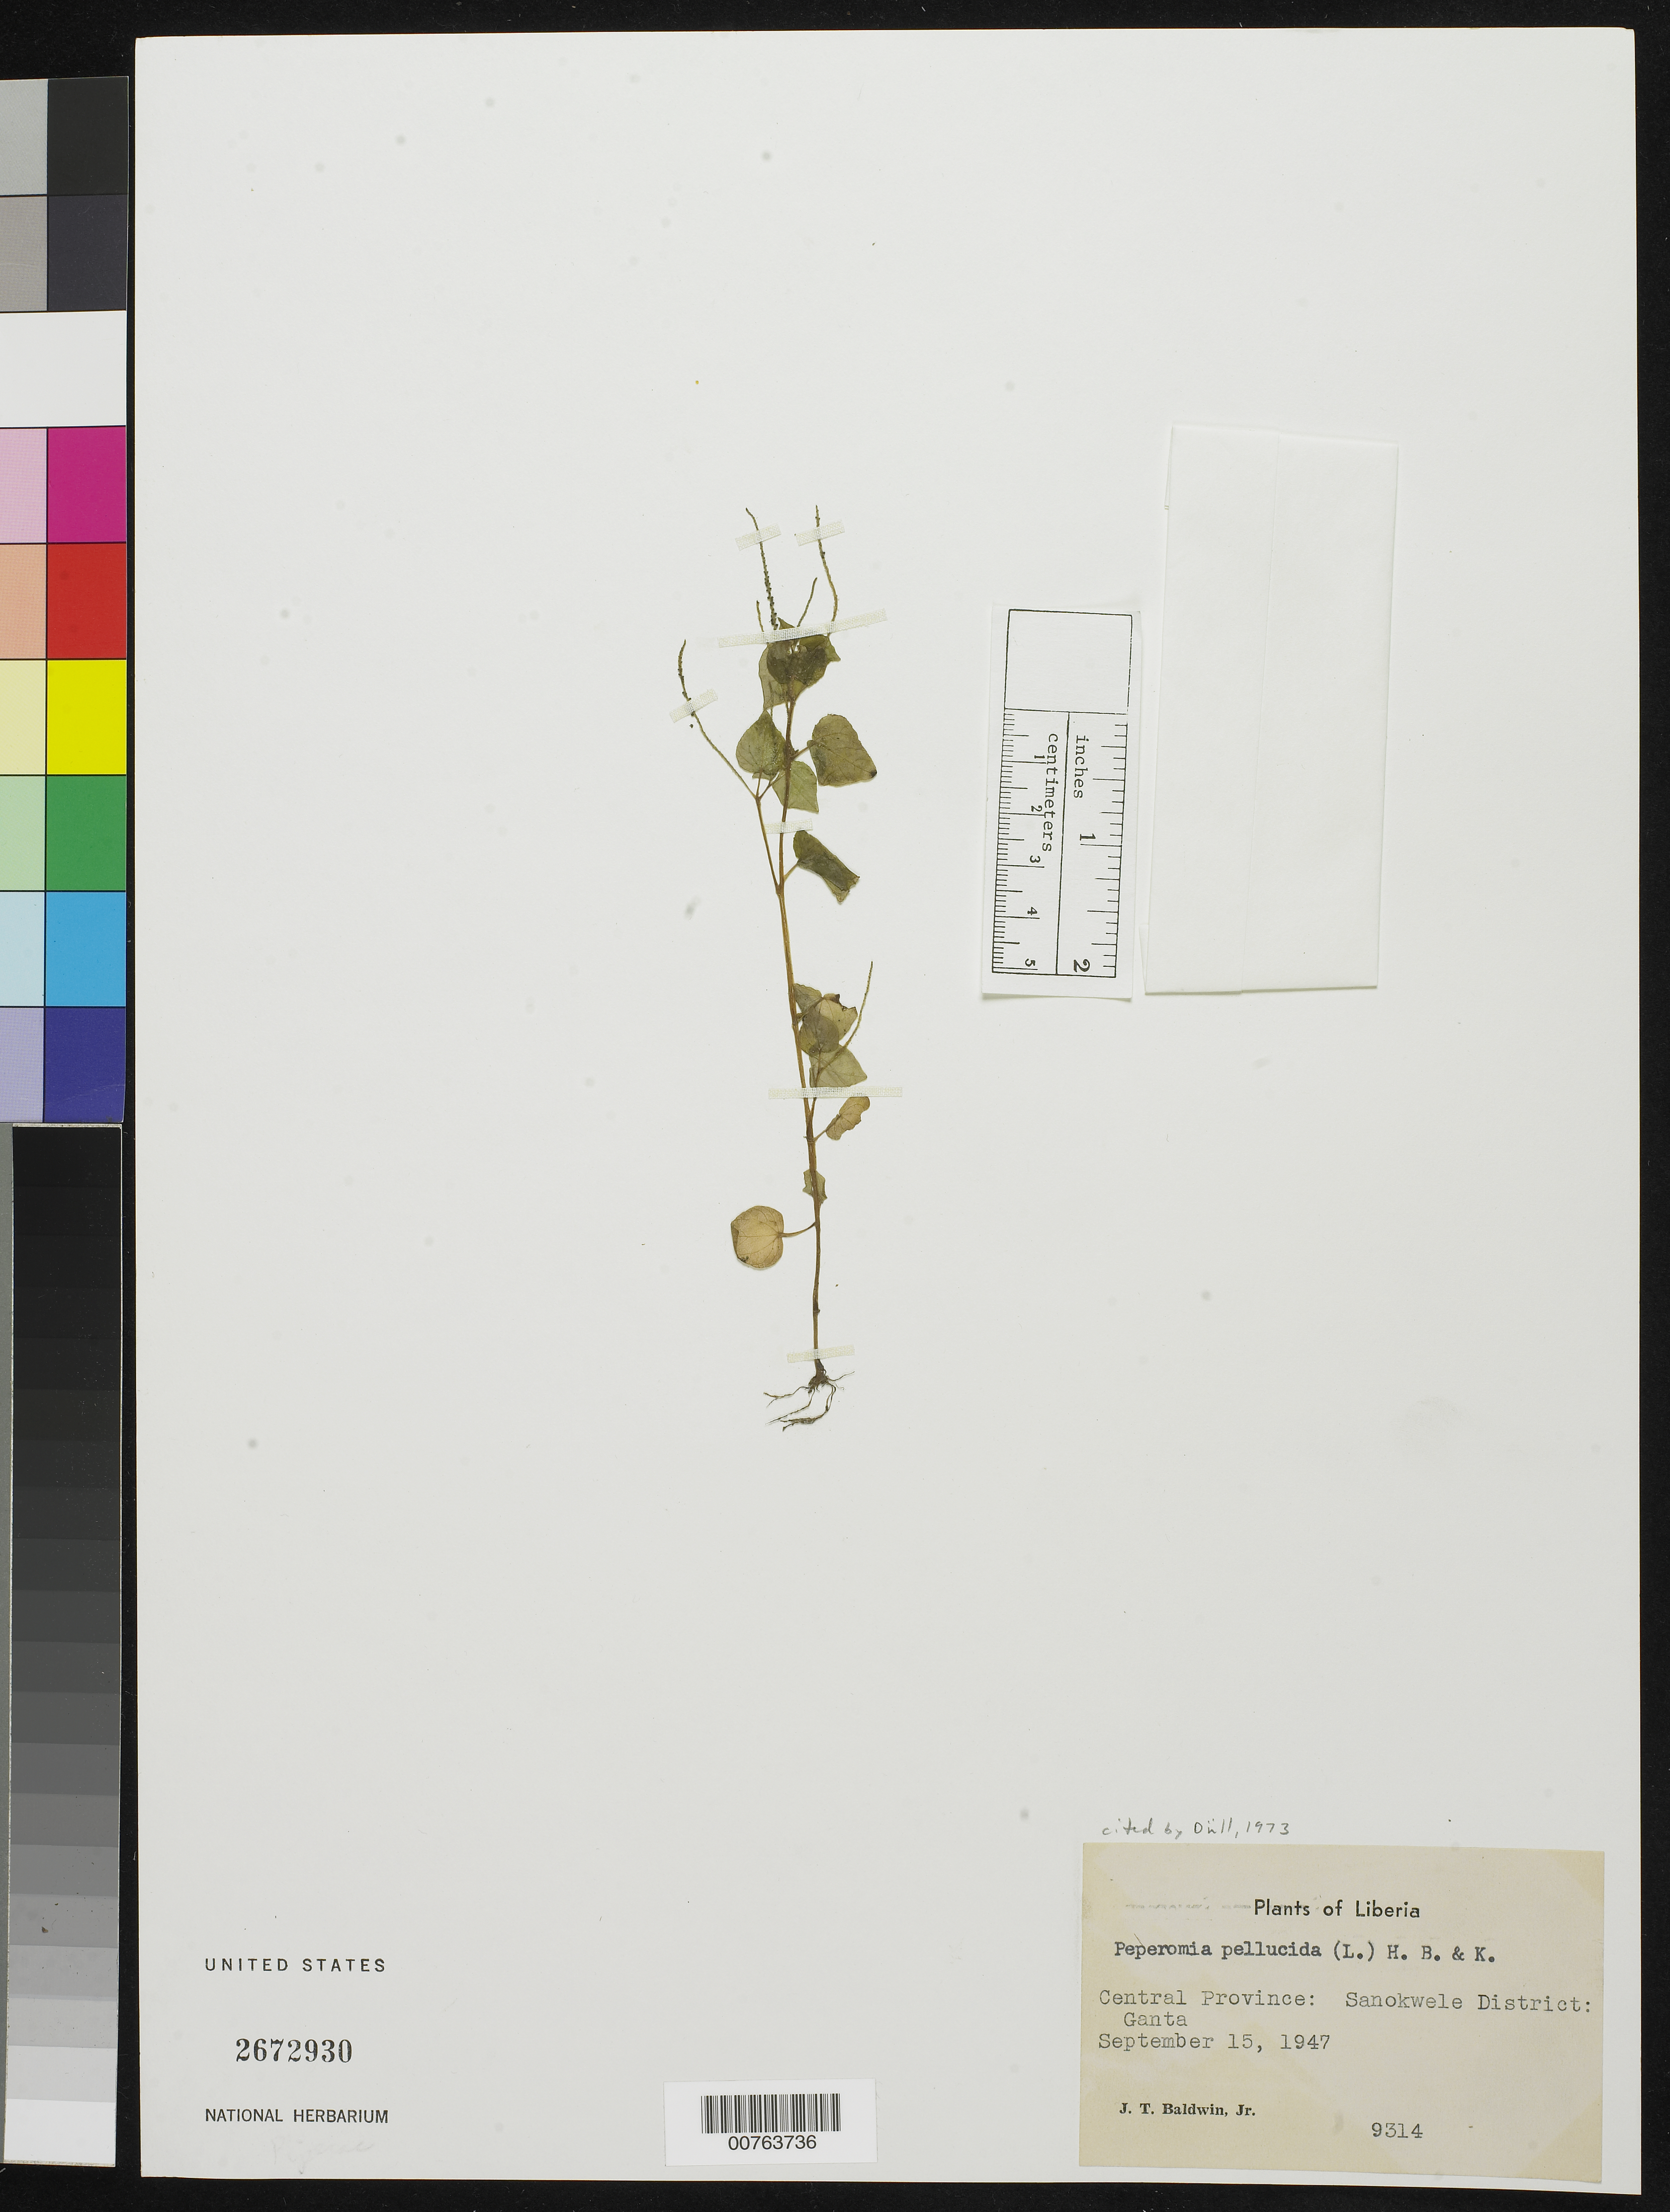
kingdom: Plantae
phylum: Tracheophyta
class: Magnoliopsida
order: Piperales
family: Piperaceae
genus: Peperomia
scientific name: Peperomia pellucida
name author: (L.) Kunth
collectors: J. T. Baldwin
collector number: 9314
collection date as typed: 15 Sep 1947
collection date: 1947-09-15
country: Liberia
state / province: Nimba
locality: Central Province: Sanokwele District, Ganta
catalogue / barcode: US 2672930